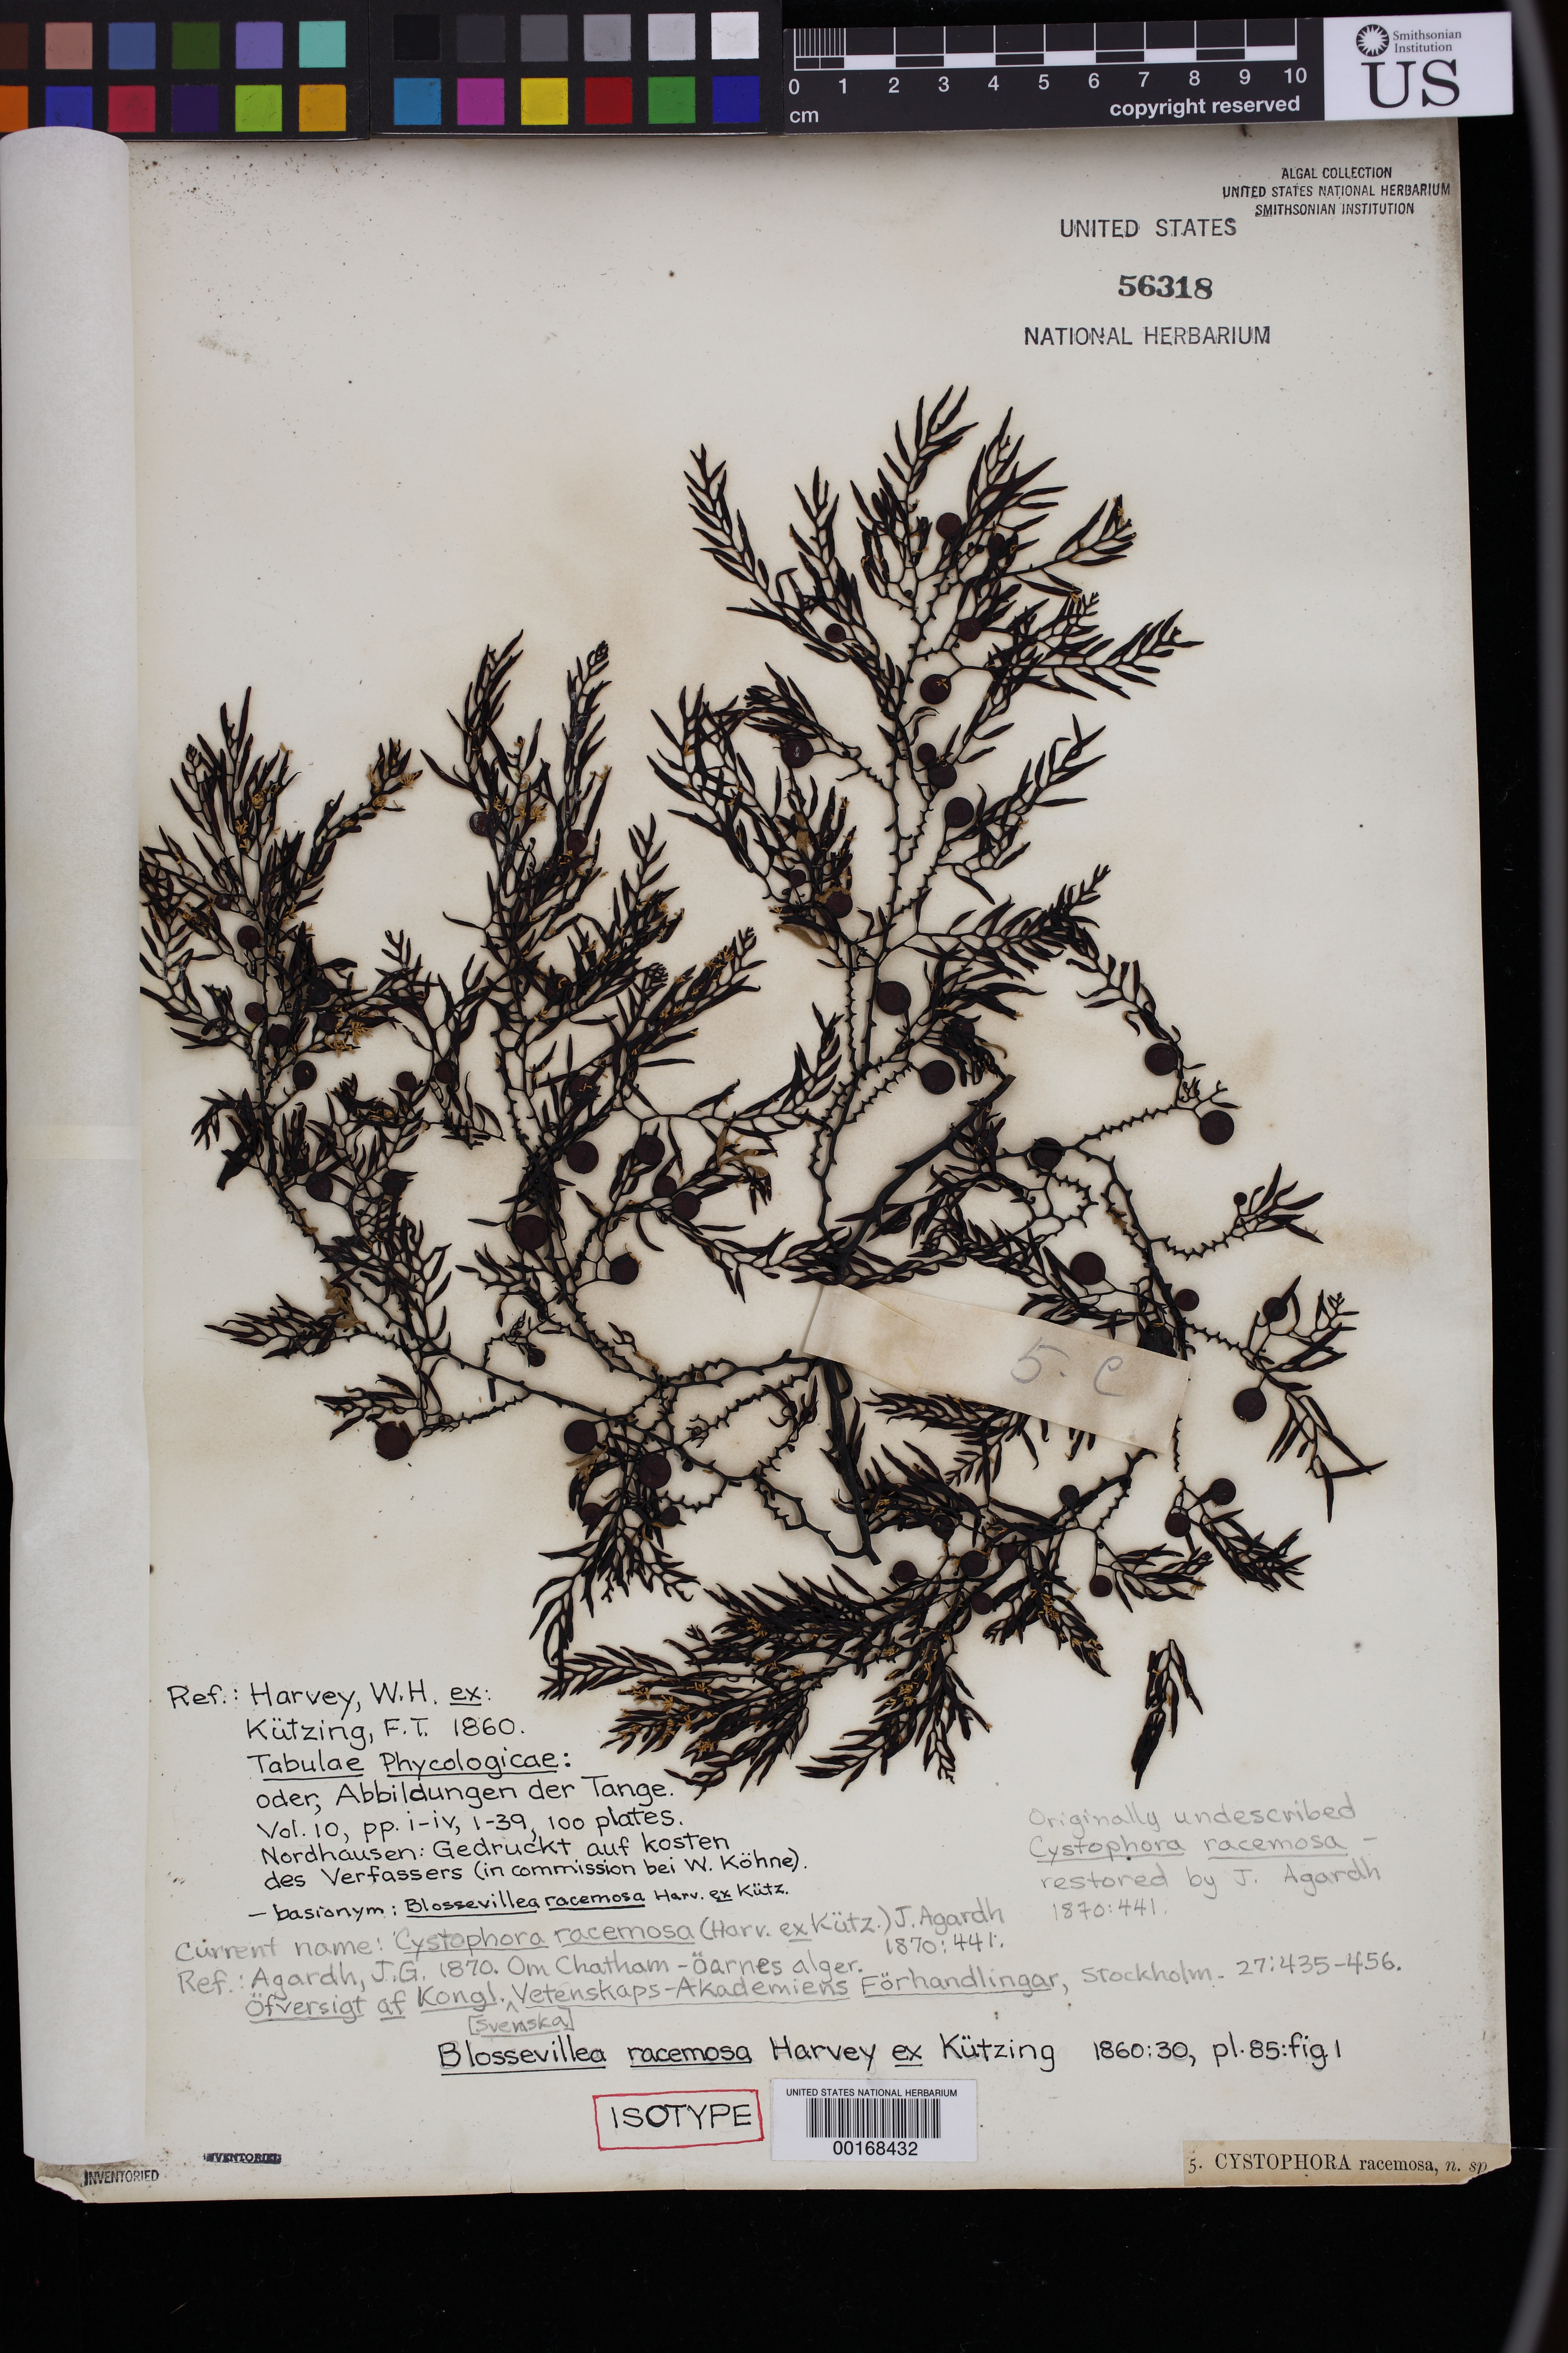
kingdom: Chromista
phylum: Ochrophyta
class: Phaeophyceae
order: Fucales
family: Sargassaceae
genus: Blossevillea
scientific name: Blossevillea racemosa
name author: Harv. ex Kütz.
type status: Isotype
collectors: W. Harvey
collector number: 5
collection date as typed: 1854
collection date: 1854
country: Australia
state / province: Western Australia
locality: Cape Riche.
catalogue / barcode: US 56318